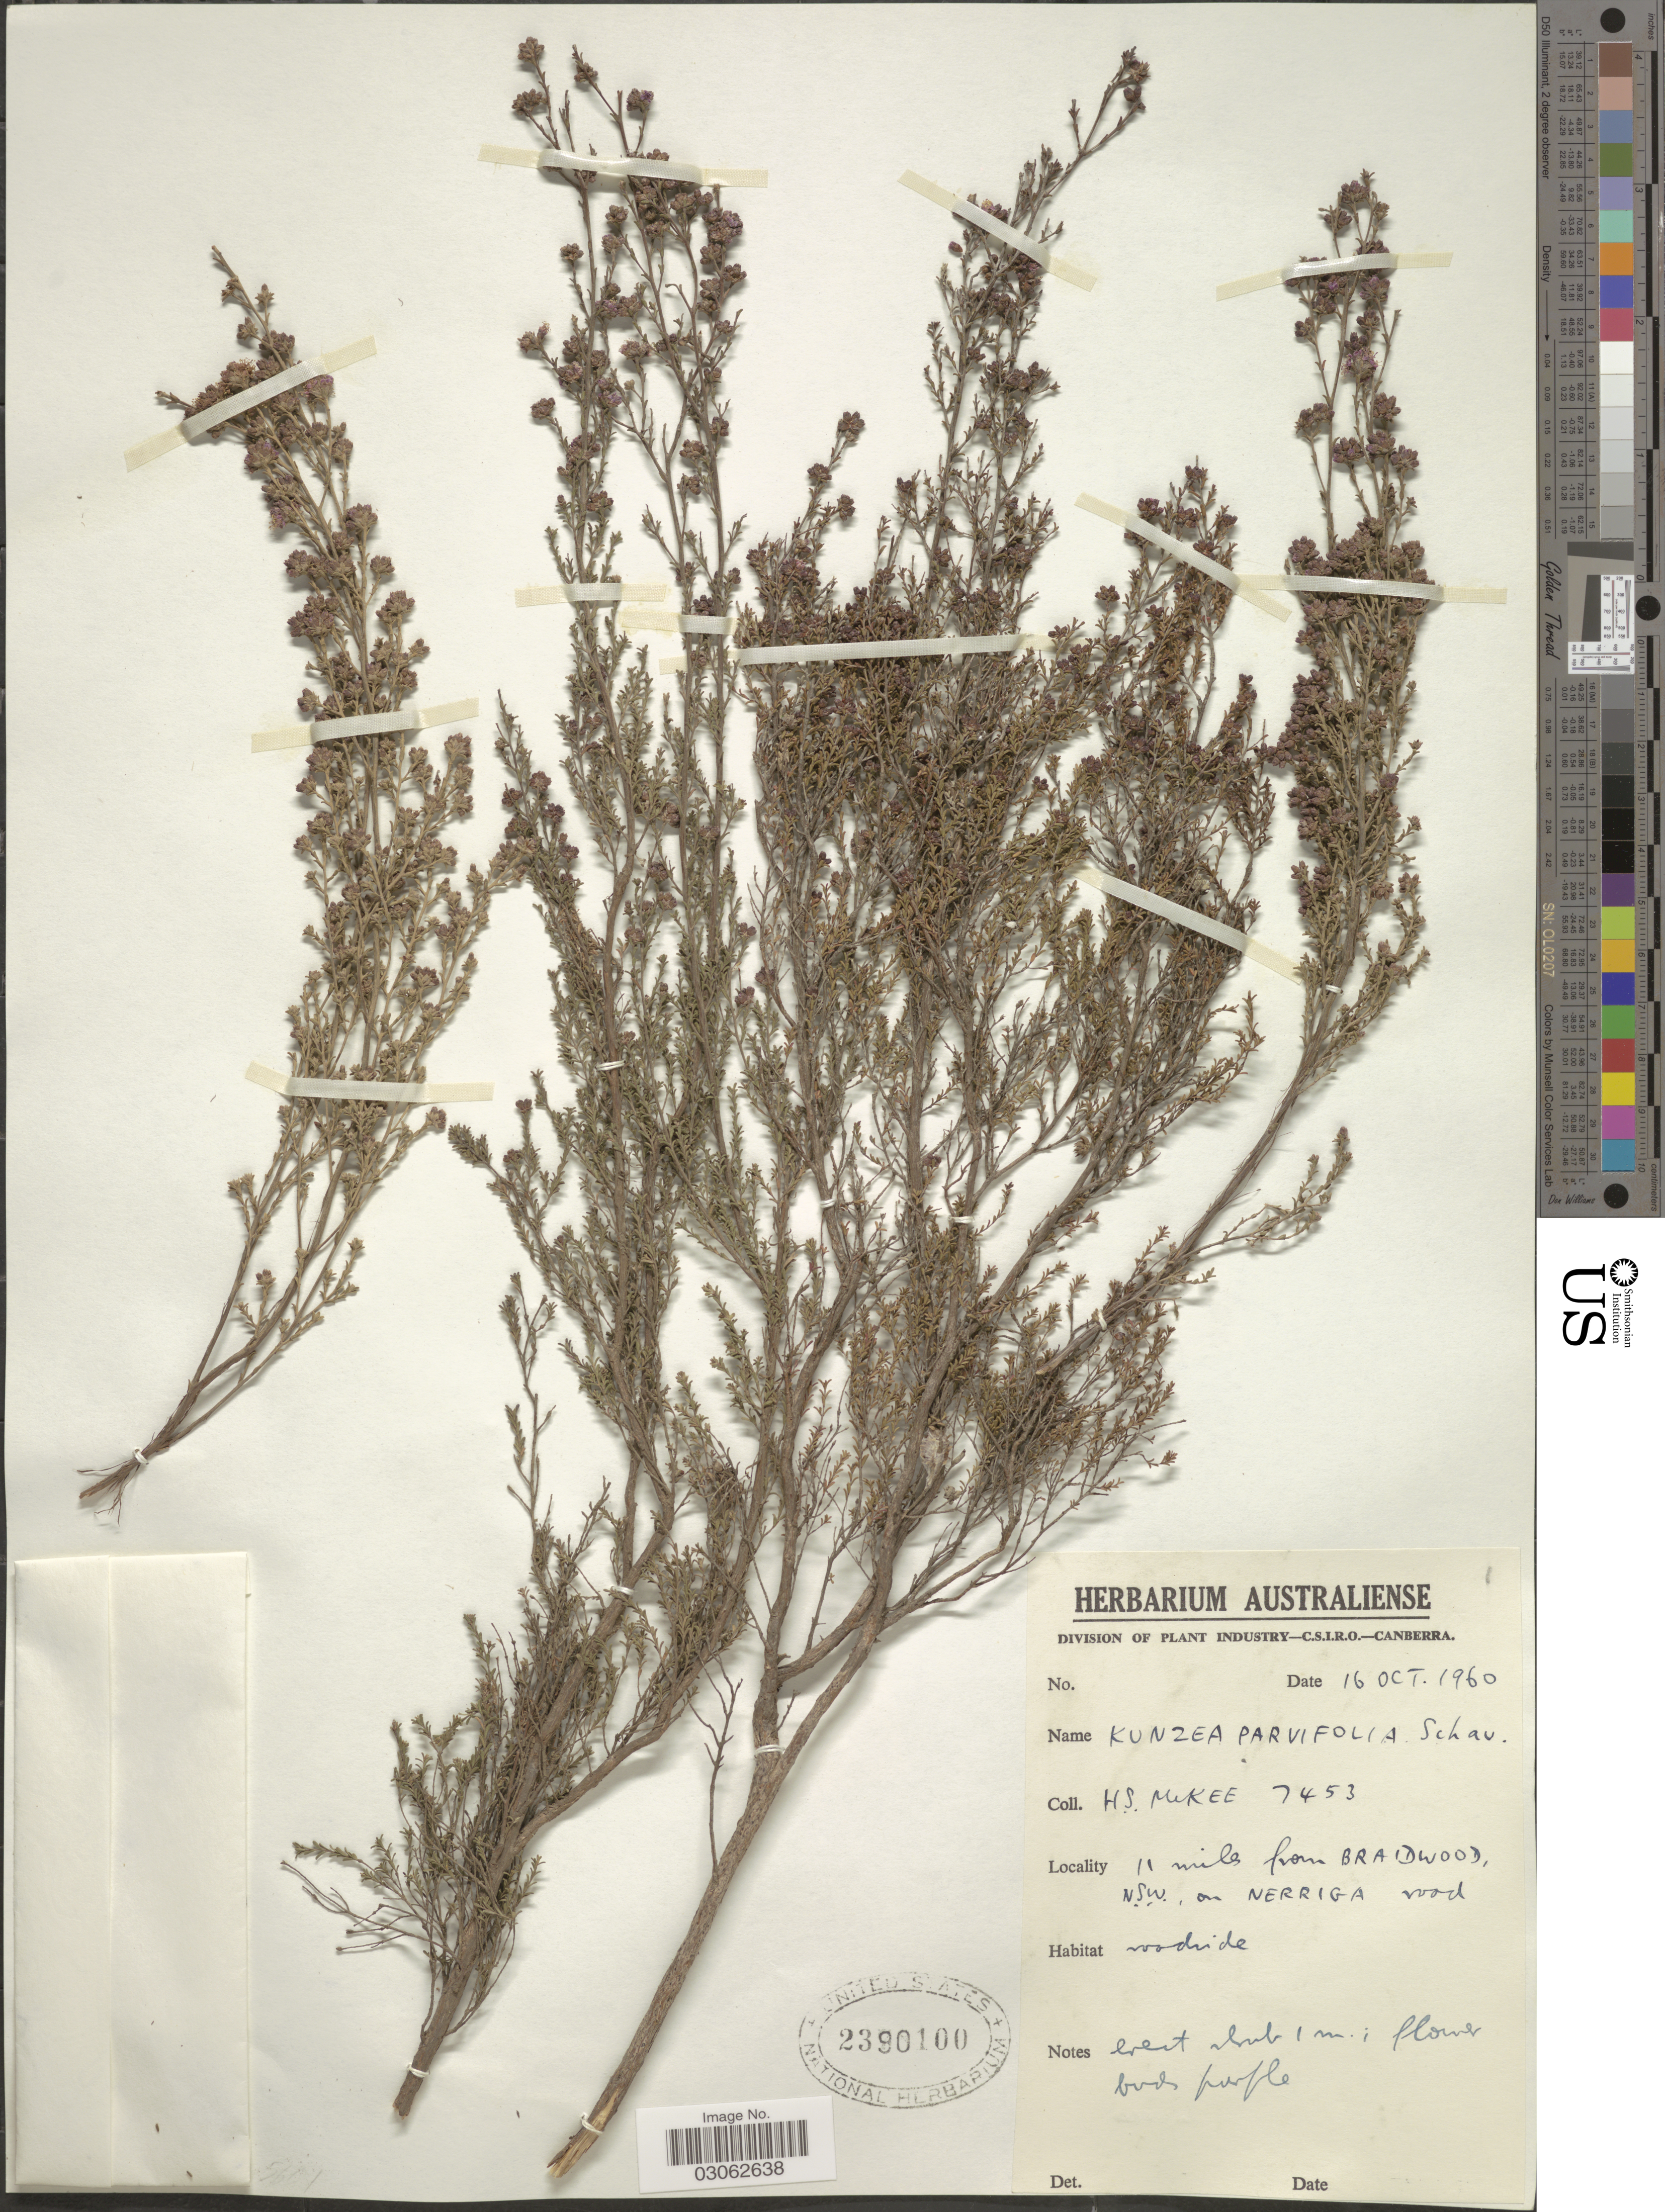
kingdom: Plantae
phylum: Tracheophyta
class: Magnoliopsida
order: Myrtales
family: Myrtaceae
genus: Kunzea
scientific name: Kunzea parvifolia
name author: Schauer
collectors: H. S. McKee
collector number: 7453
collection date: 1960-10-16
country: Australia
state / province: New South Wales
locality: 11 miles from Braidwood, NSW, on Nerriga road.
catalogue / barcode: US 2390100